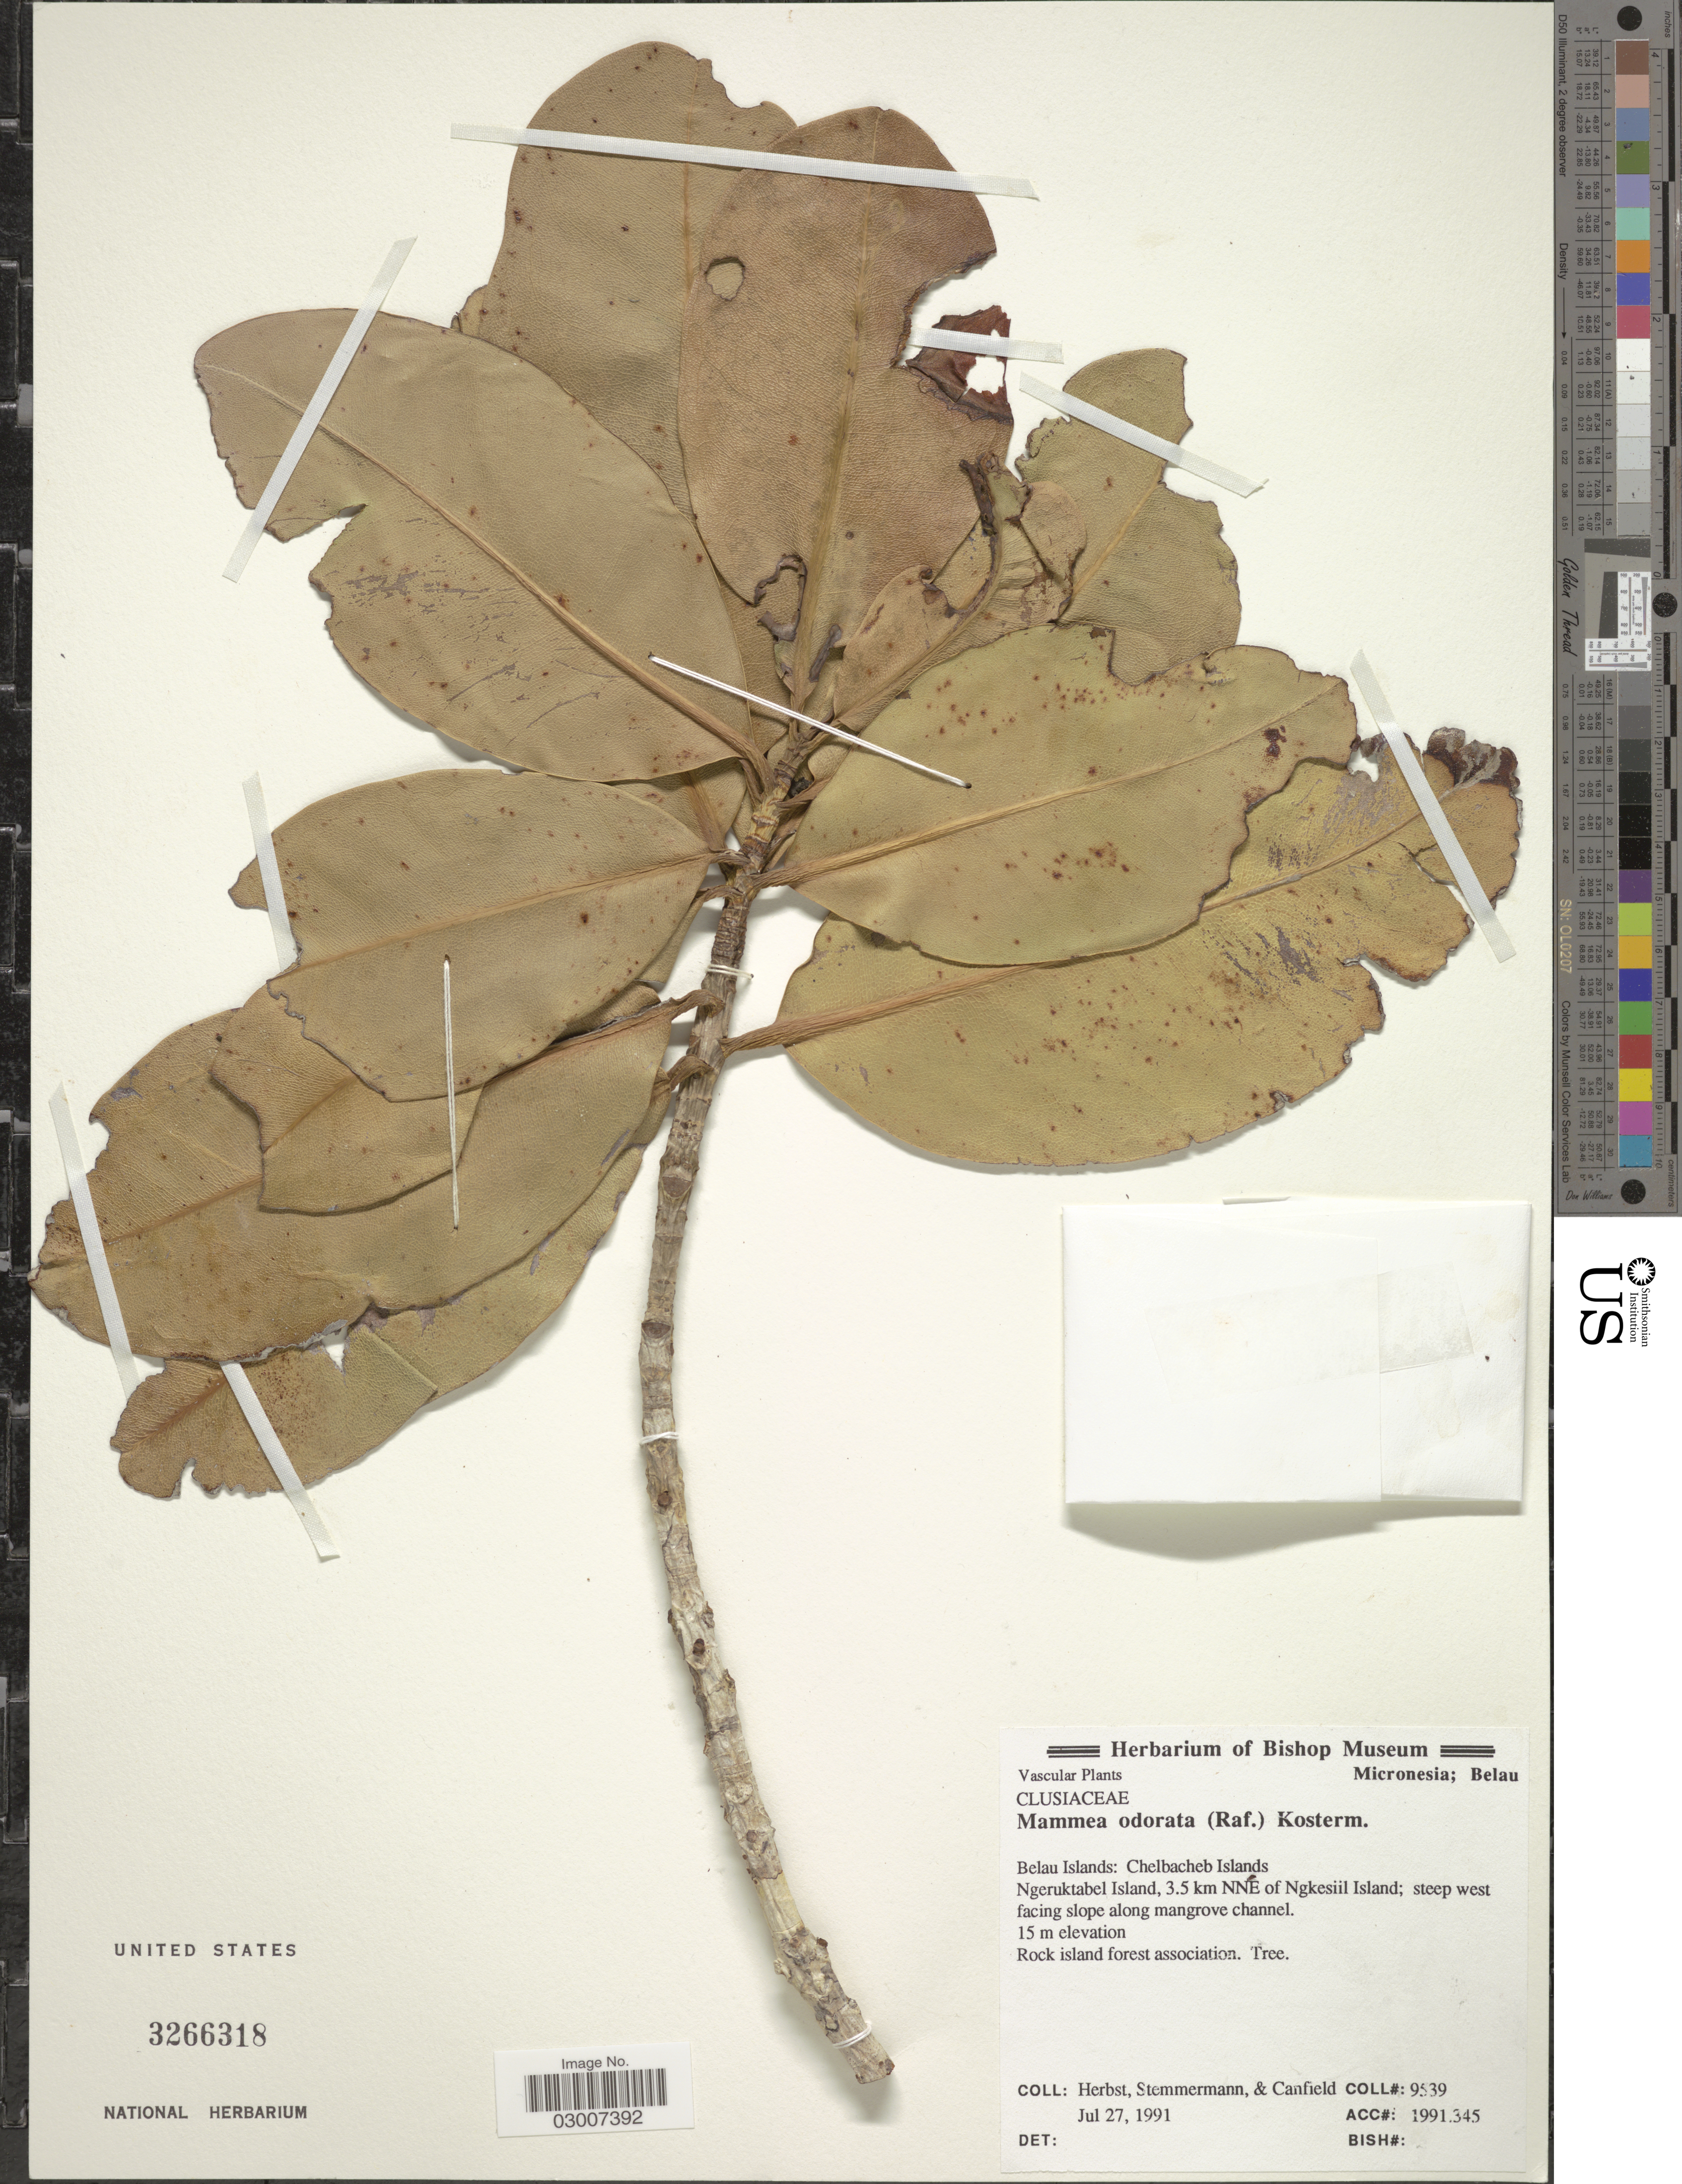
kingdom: Plantae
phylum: Tracheophyta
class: Magnoliopsida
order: Malpighiales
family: Calophyllaceae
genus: Mammea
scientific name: Mammea odorata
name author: (Raf.) Kosterm.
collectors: -. Herbst, -. Stemmermann & -. Canfield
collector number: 9539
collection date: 1991-07-27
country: Palau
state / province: Koror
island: Ngeruktabel [Urukthapel]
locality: Belau Islands: Chelbacheb Islands. Ngeruktabel Island, 3.5 km NNE of Ngkesiil Island.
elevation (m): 15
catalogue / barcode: US 3266318